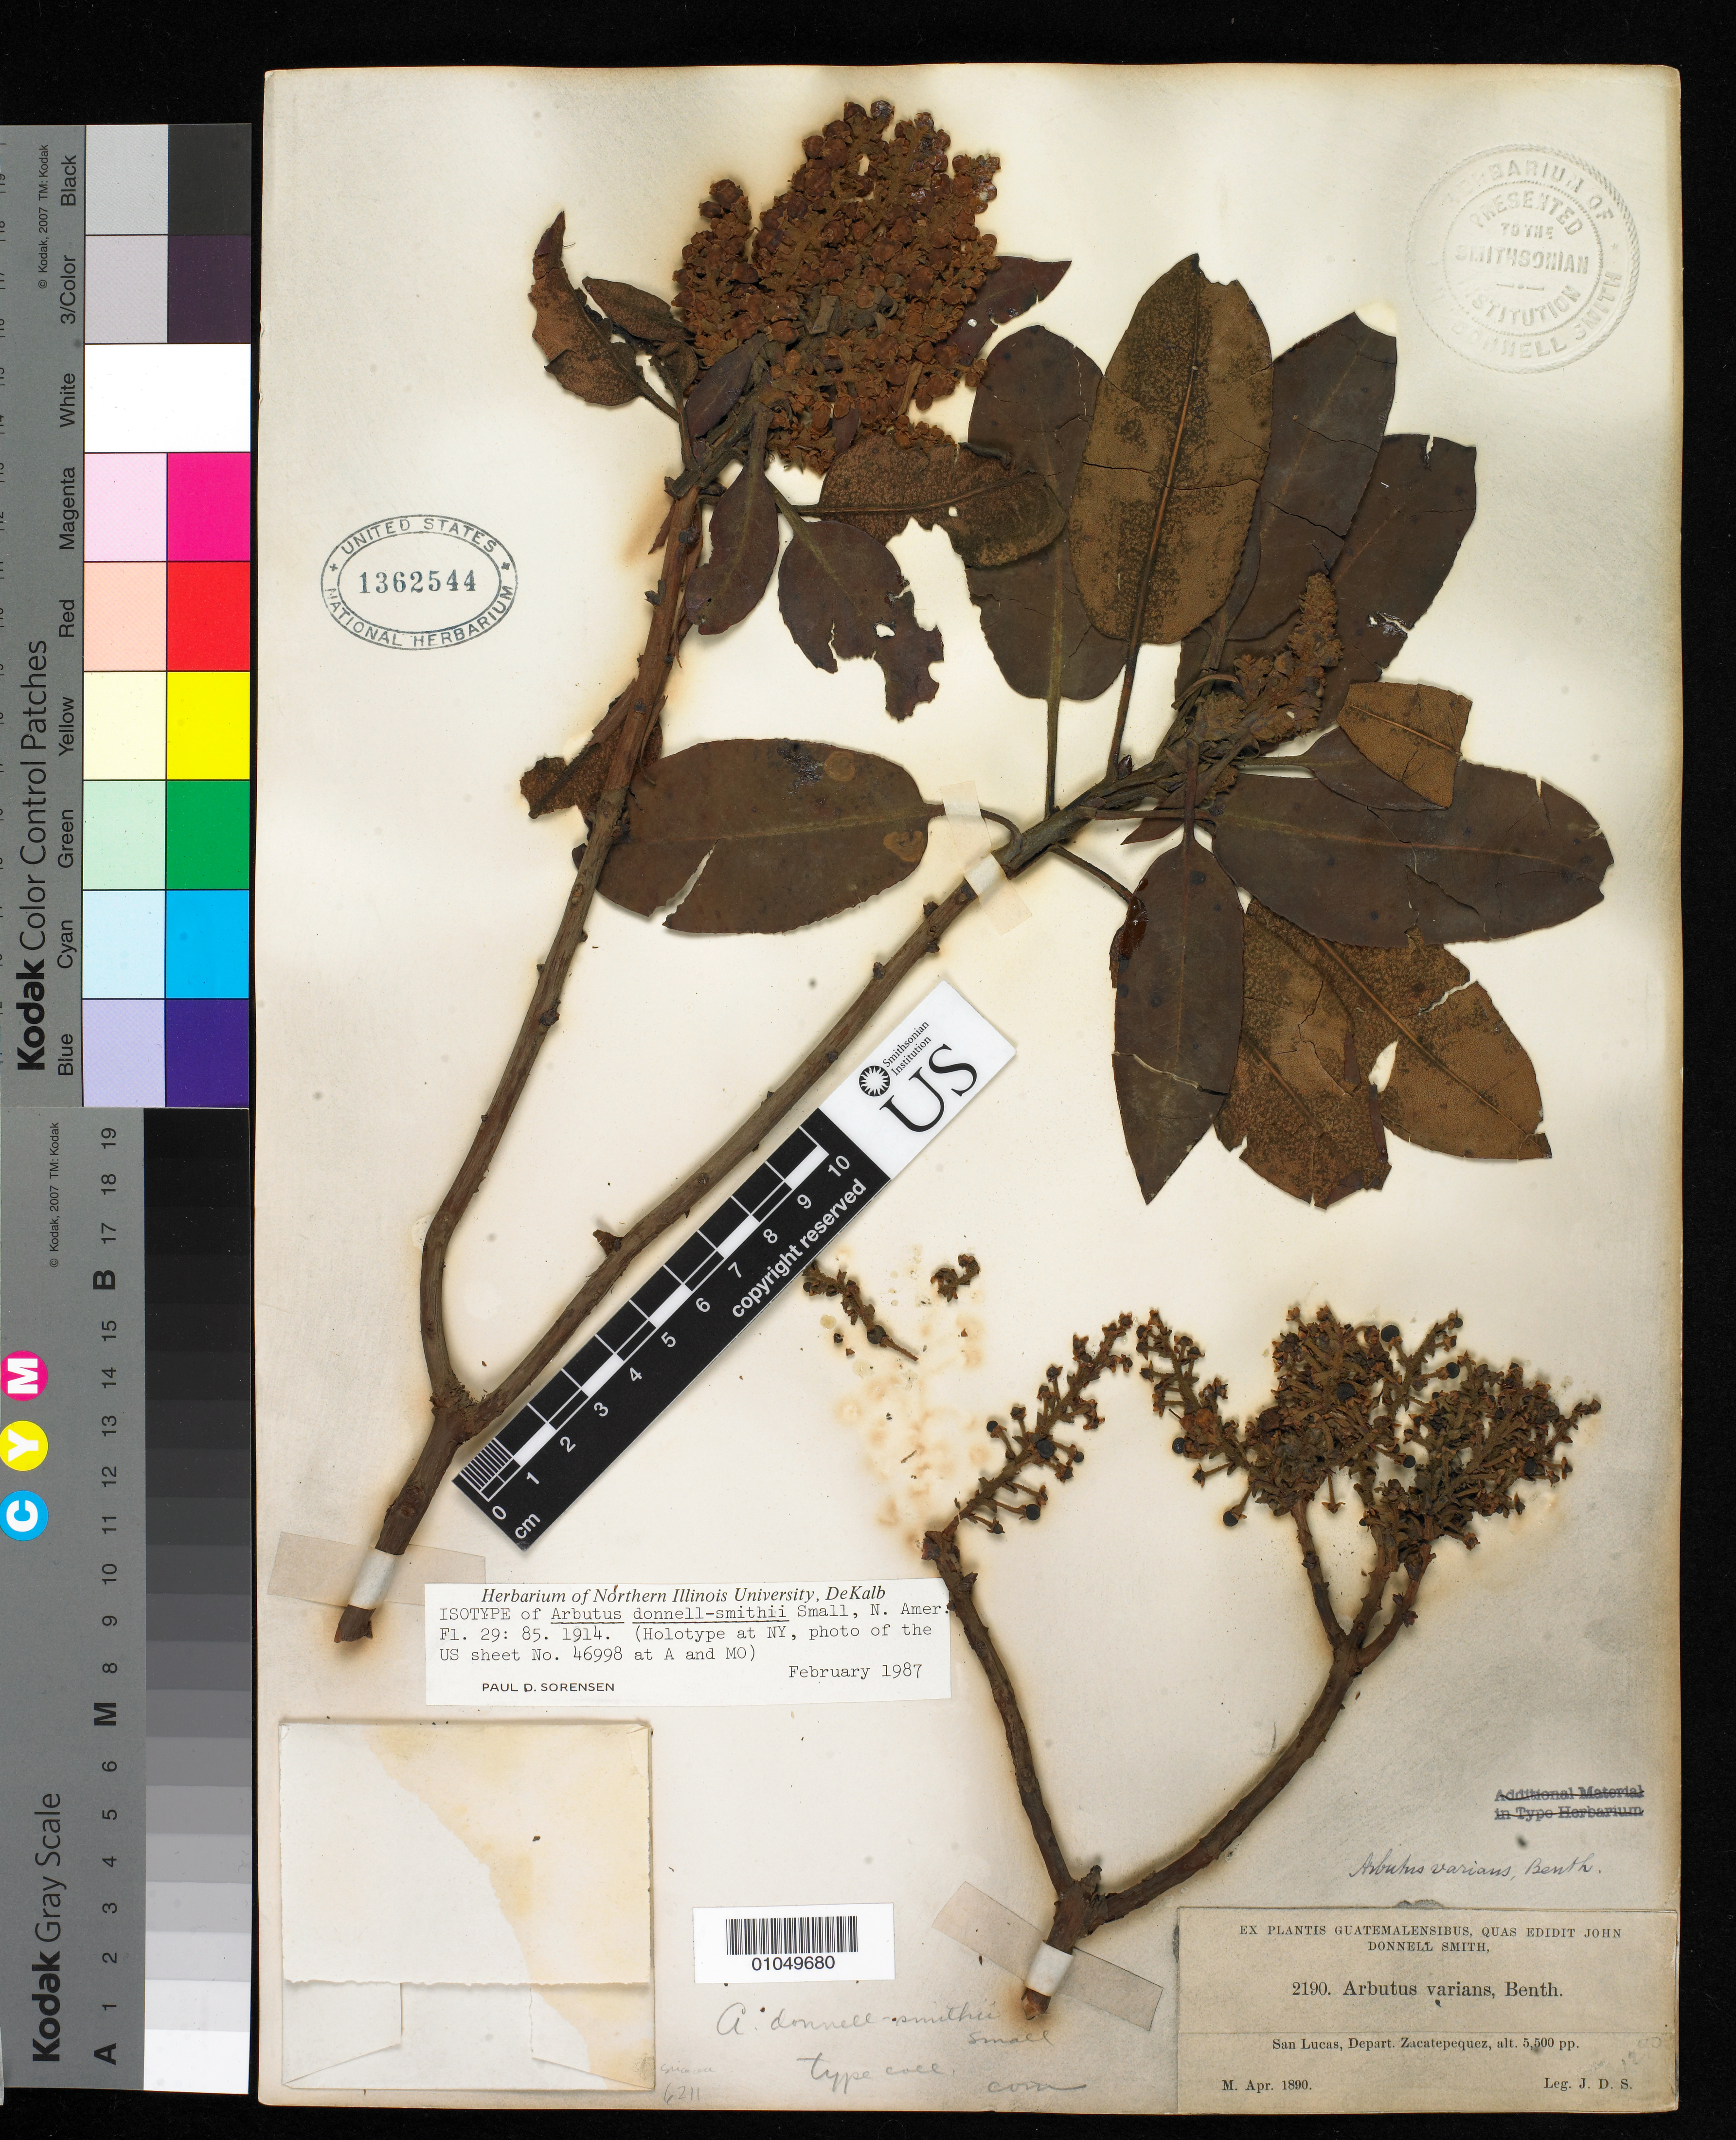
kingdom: Plantae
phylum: Tracheophyta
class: Magnoliopsida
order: Ericales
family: Ericaceae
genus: Arbutus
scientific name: Arbutus donnell-smithii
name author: Small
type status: Isotype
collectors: J. Donnell Smith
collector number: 2190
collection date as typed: Apr 1890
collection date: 1890-04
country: Guatemala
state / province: Sacatepéquez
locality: San Lucas, Depart. Zacatepequex.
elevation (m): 1676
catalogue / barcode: US 1362544